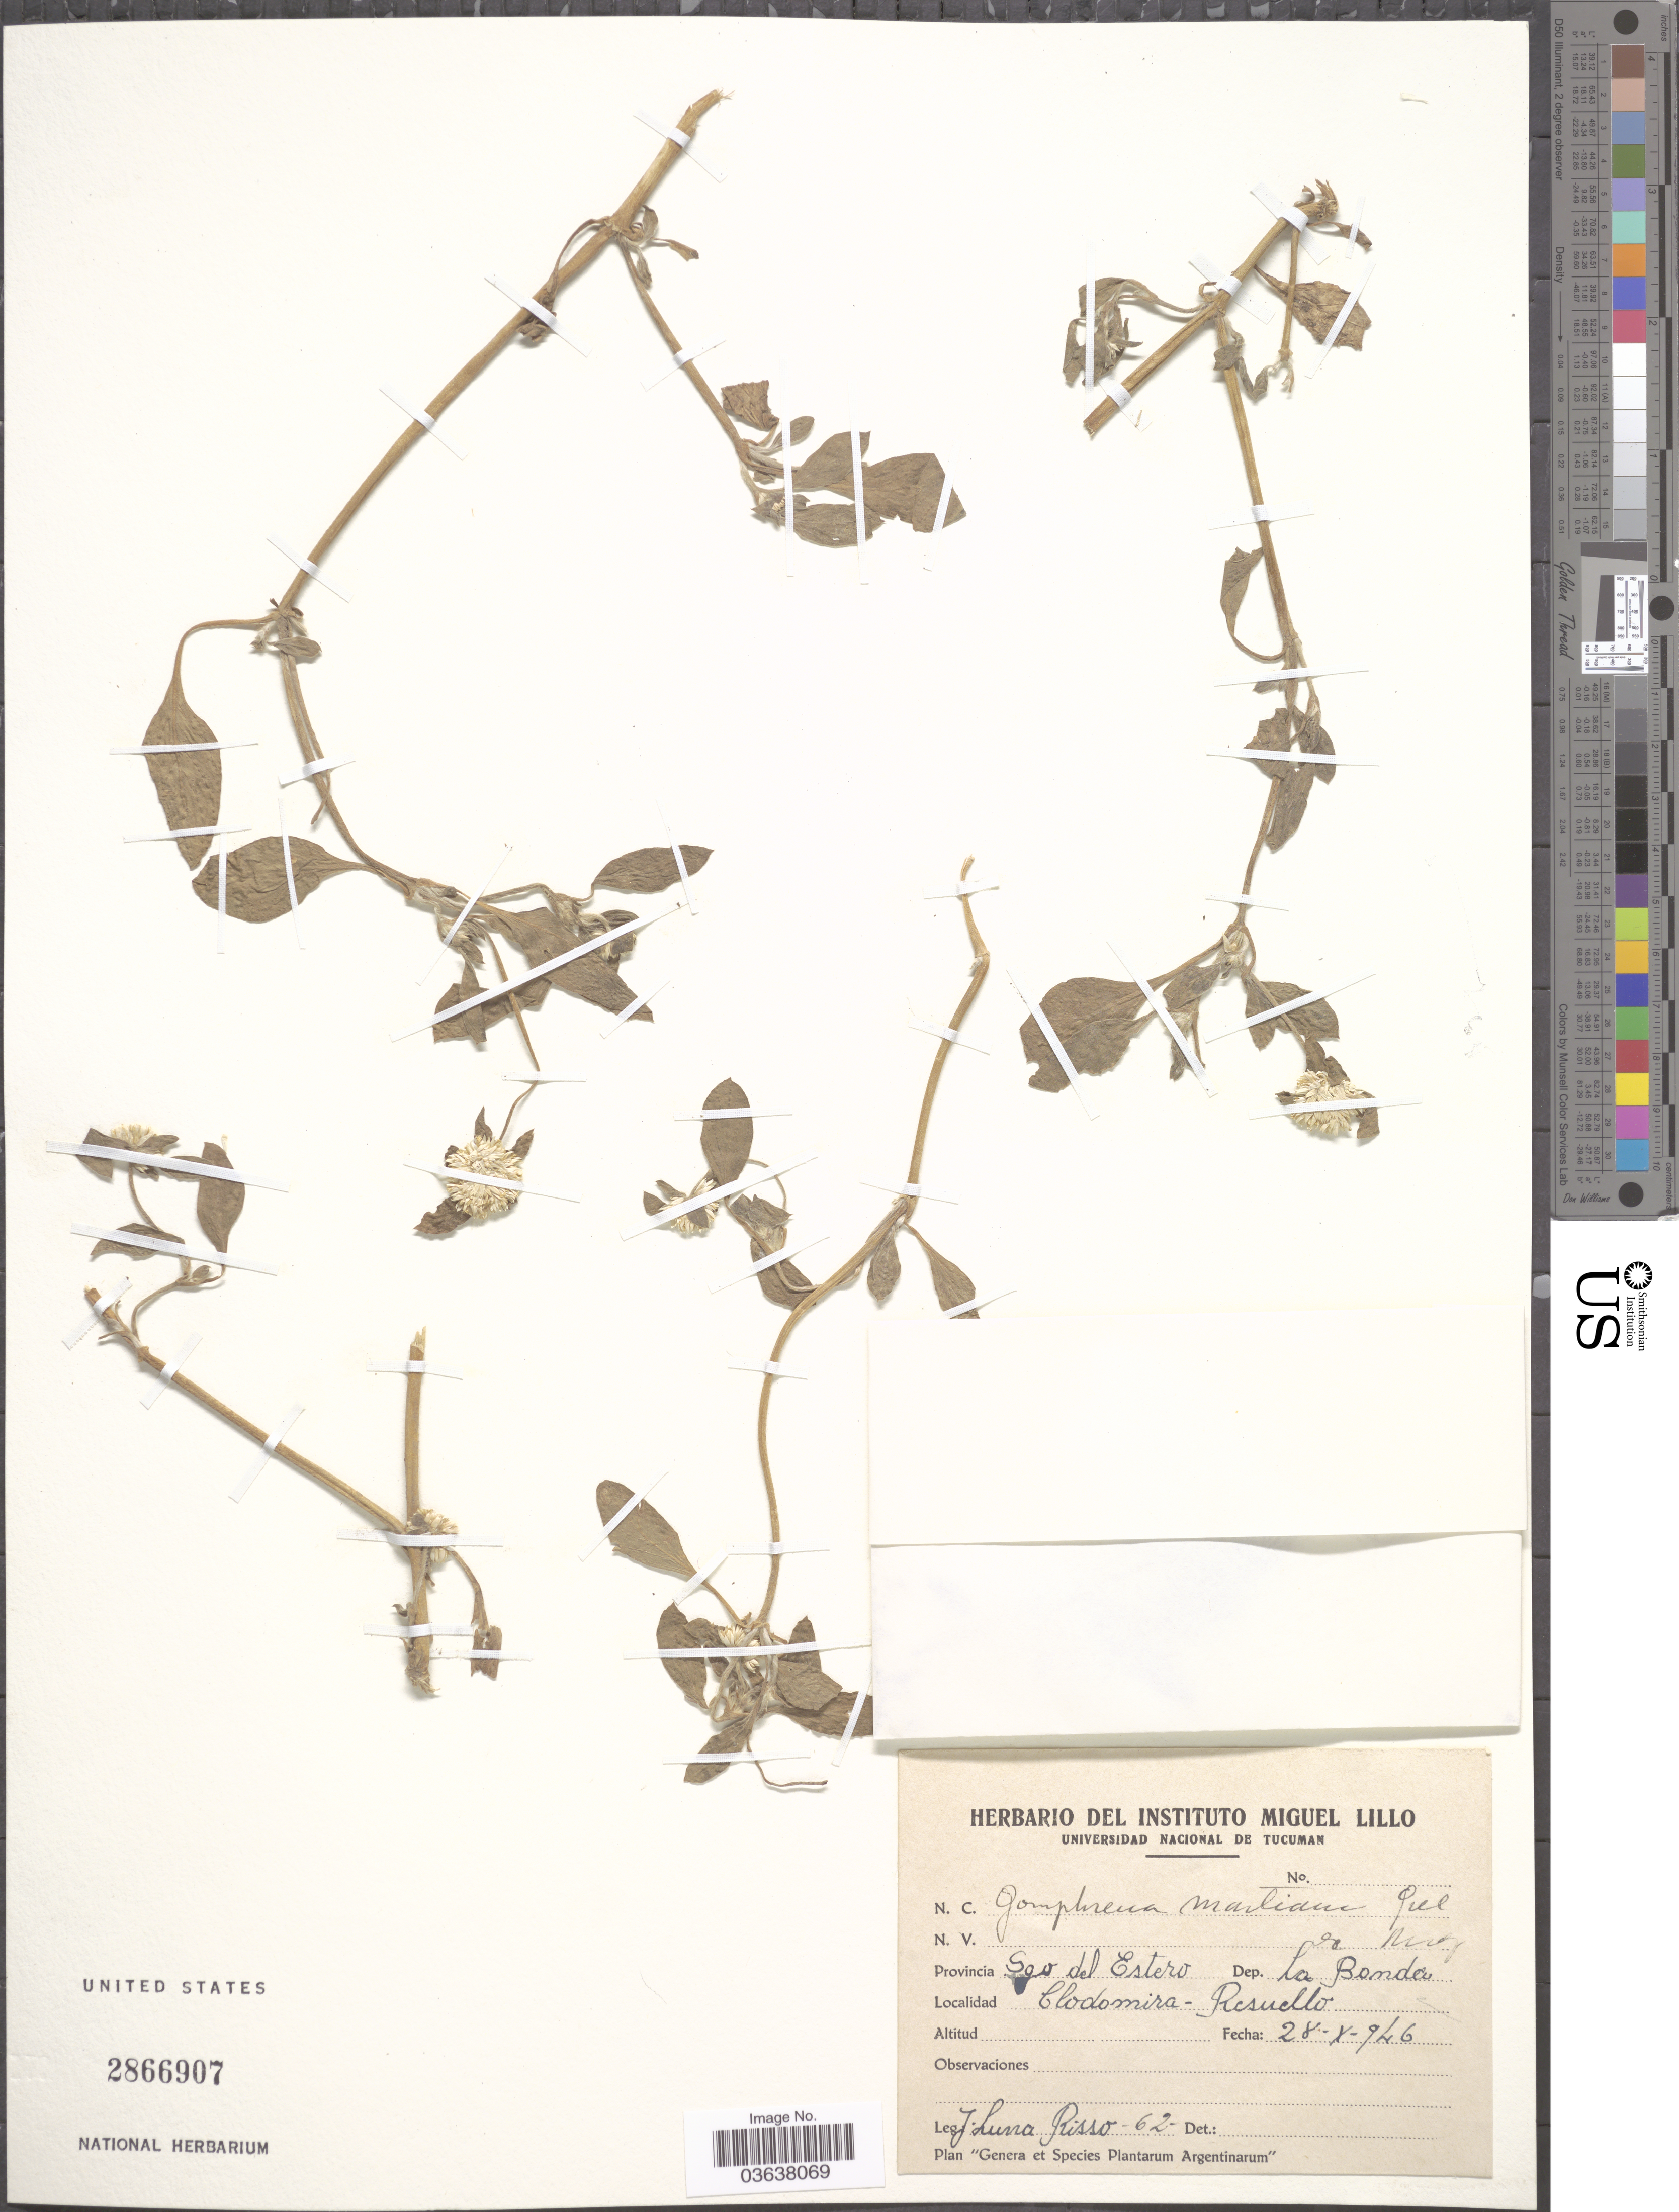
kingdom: Plantae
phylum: Tracheophyta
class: Magnoliopsida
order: Caryophyllales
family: Amaranthaceae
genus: Gomphrena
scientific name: Gomphrena martiana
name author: Gillies ex Moq.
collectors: J. Risso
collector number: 62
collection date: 1946-10-28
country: Argentina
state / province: Santiago del Estero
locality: Dep. La Bonda, Clodomira - Resudlo.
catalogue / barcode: US 2866907